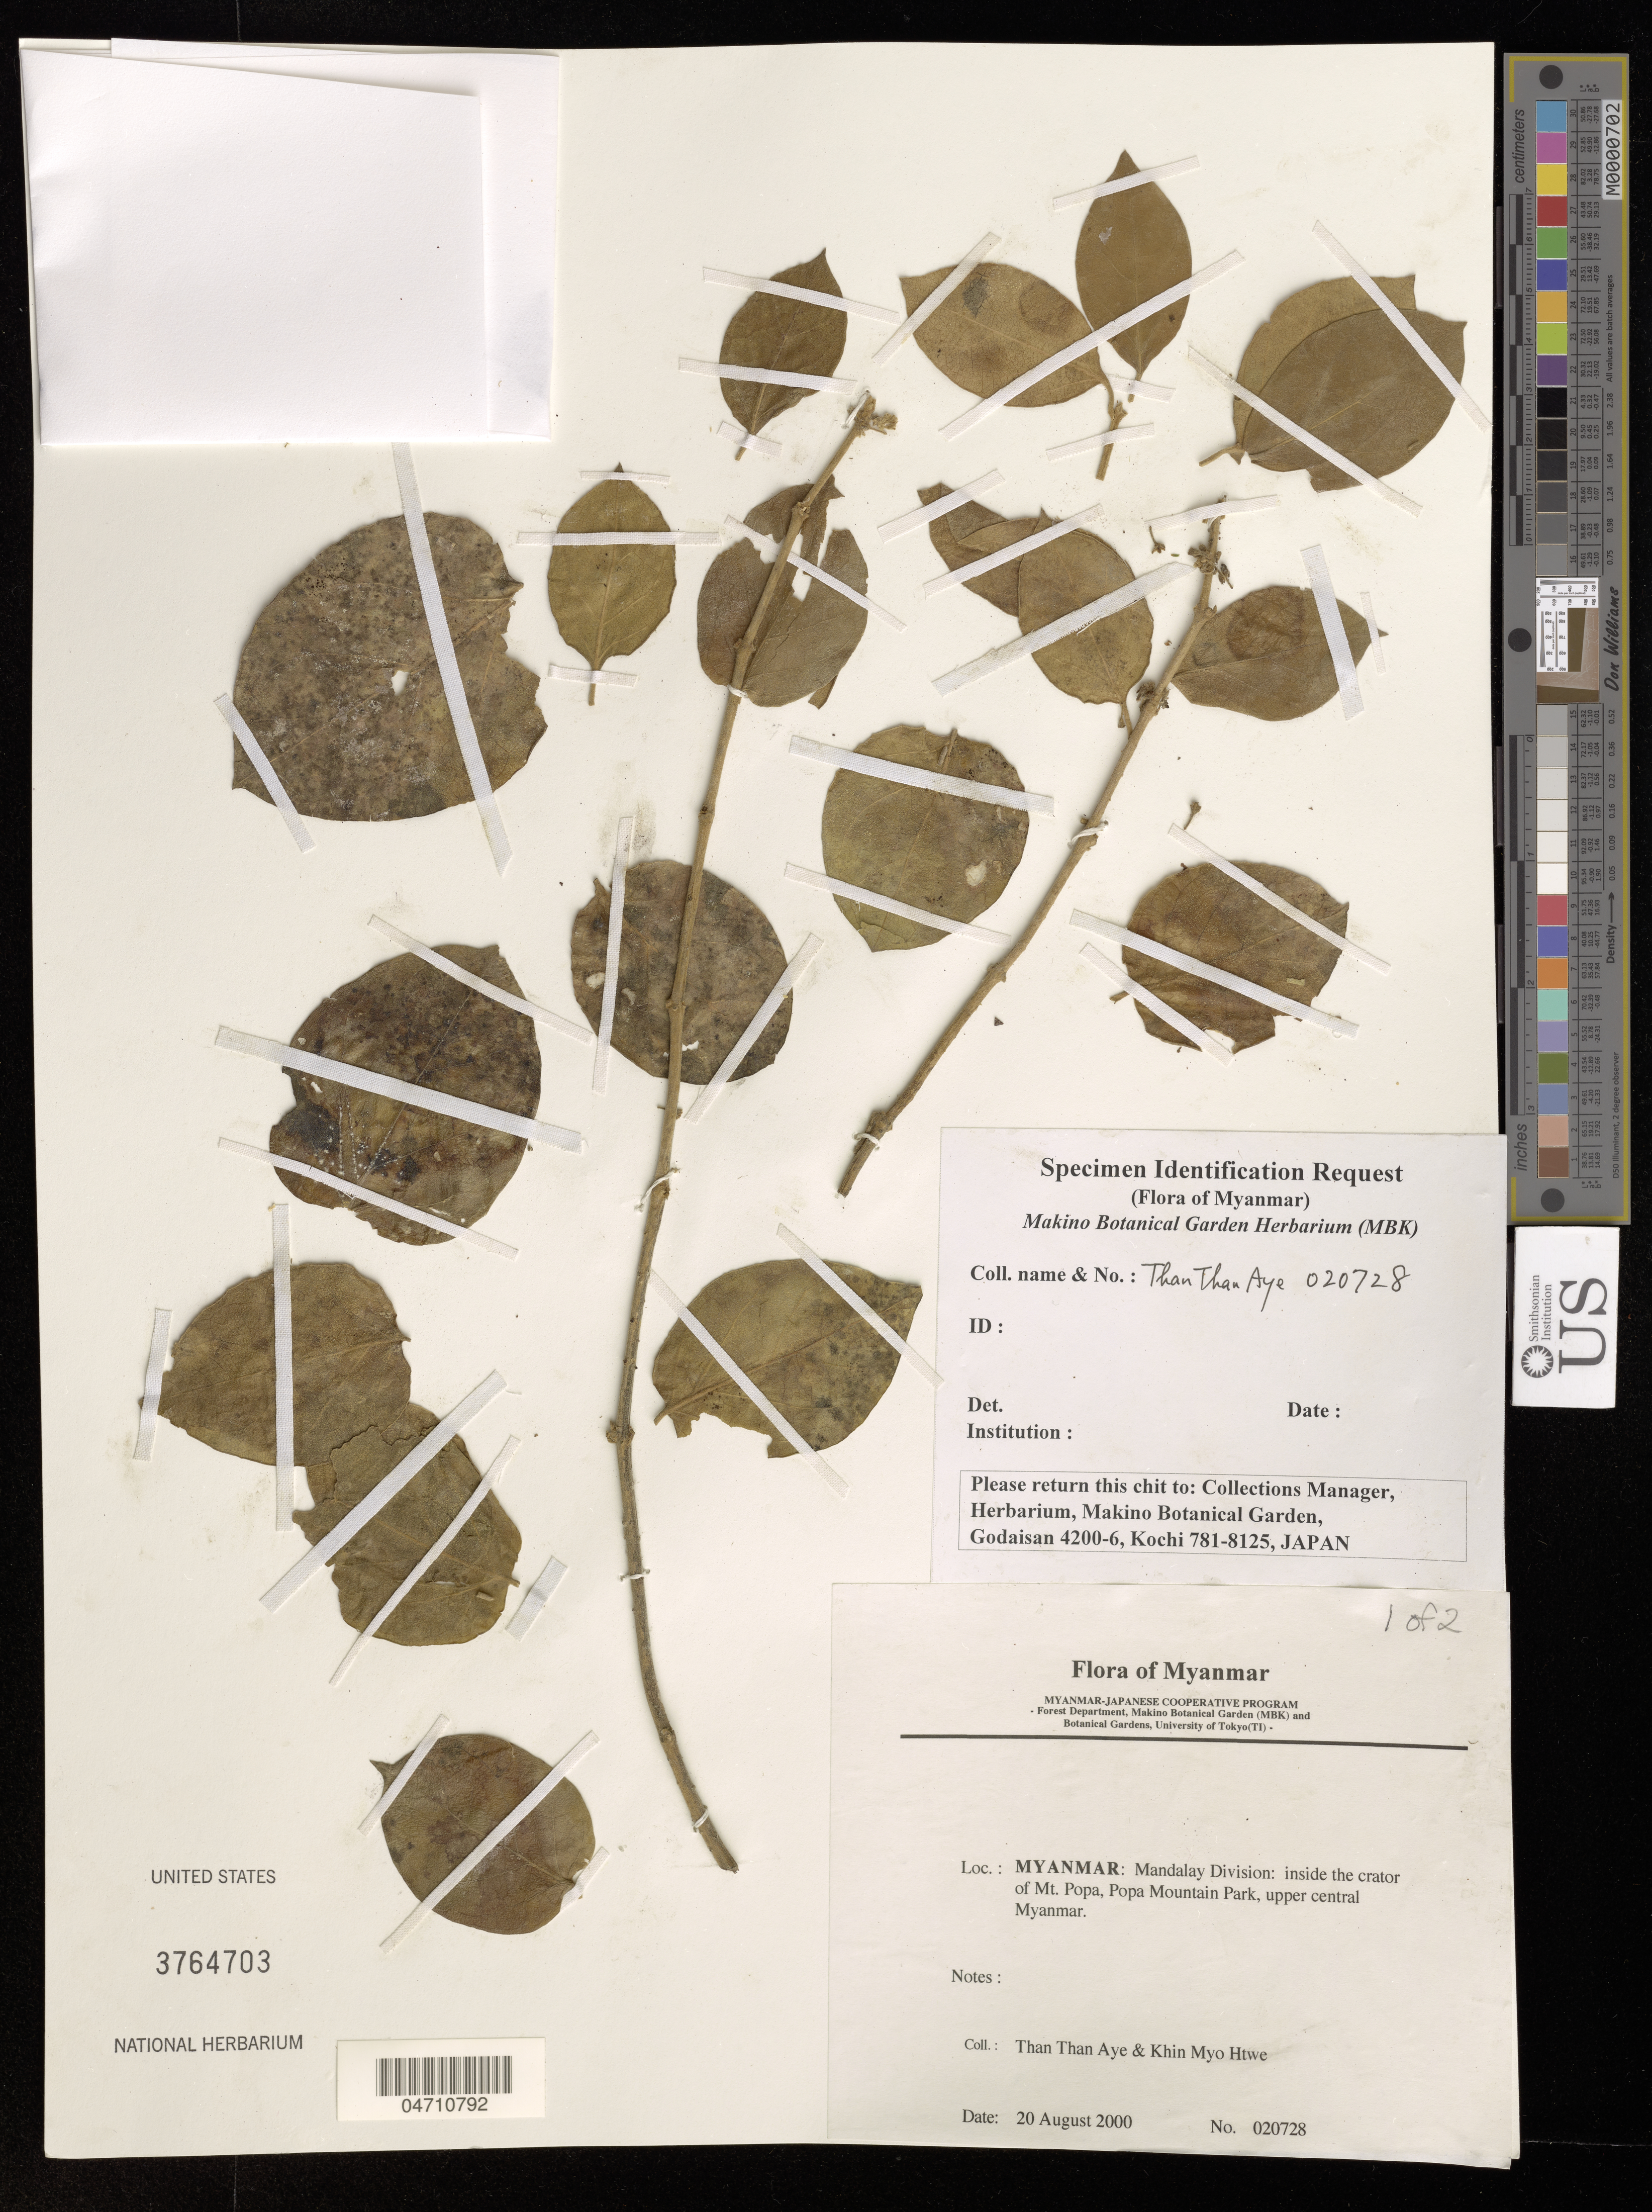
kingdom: Plantae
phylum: Tracheophyta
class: Magnoliopsida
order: Gentianales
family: Apocynaceae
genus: Vallaris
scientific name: Vallaris solanacea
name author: (Roth) Kuntze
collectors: T. Aye & K. Htwe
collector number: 020728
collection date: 2000-08-20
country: Myanmar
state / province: Mandalay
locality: Mandalay Division: inside the crator of Mt. Popa, Popa Mountain Park, upper central Myanmar.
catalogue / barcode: US 3764703